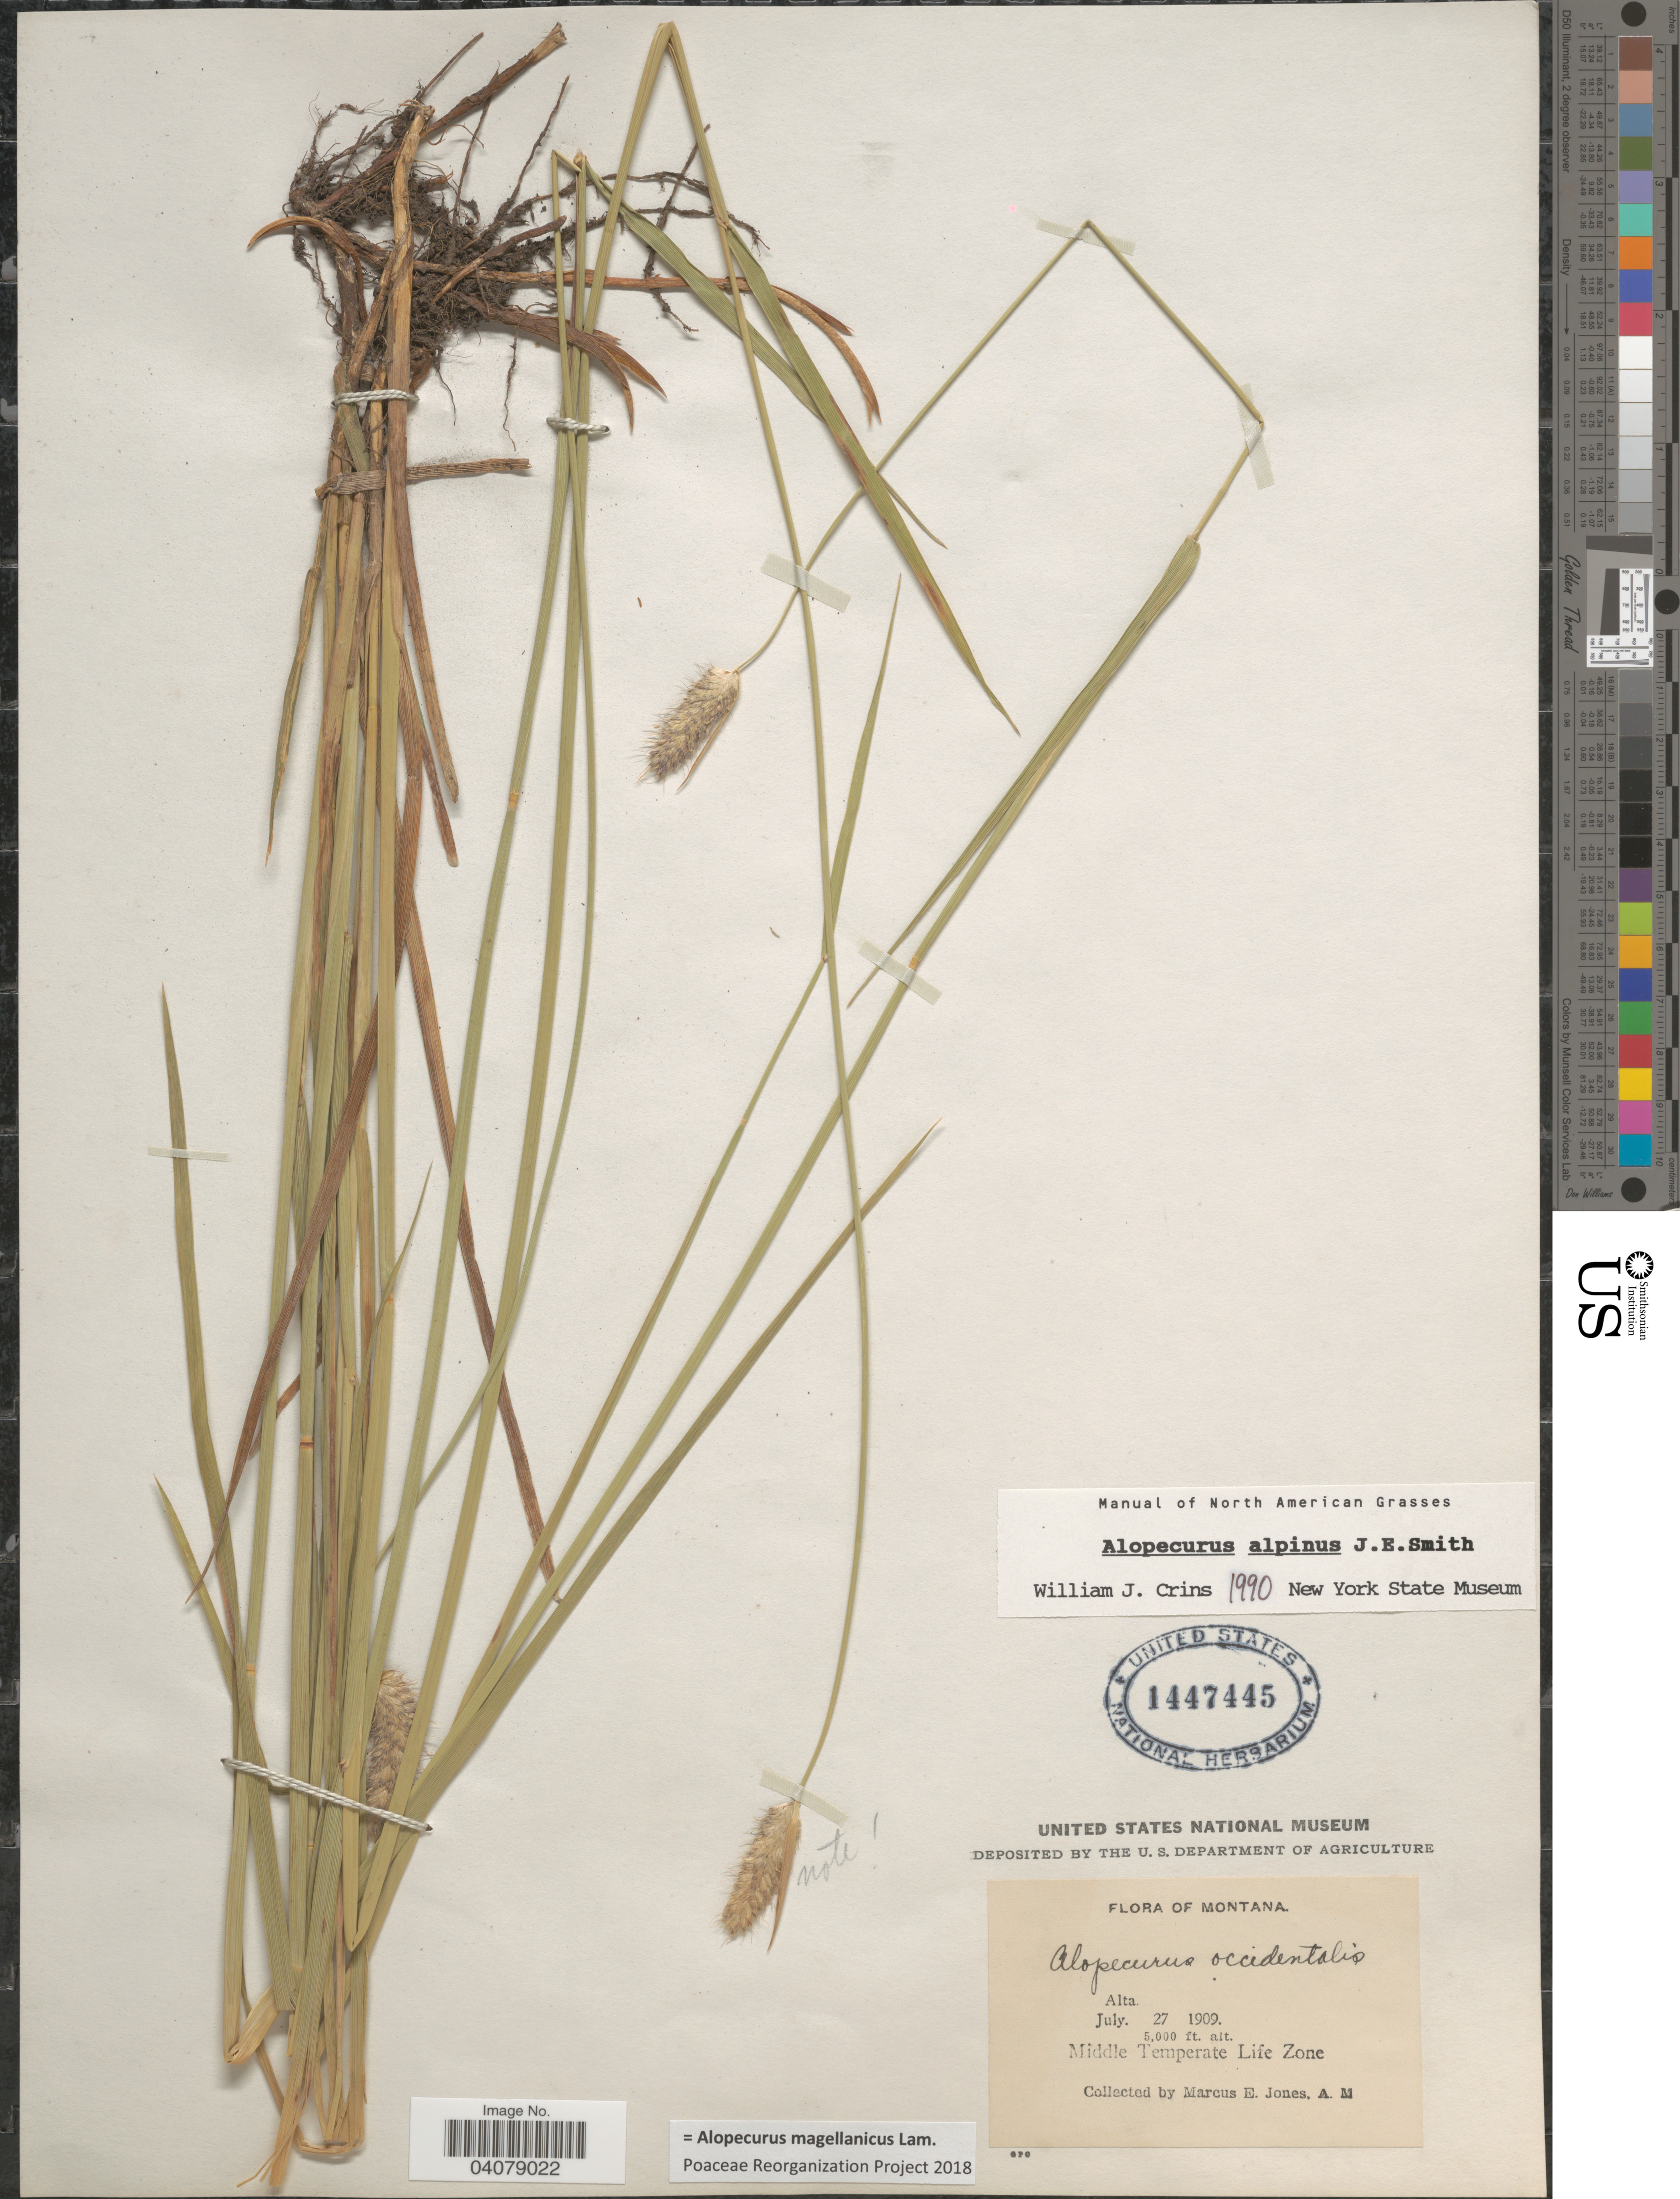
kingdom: Plantae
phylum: Tracheophyta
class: Liliopsida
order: Poales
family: Poaceae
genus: Alopecurus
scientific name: Alopecurus magellanicus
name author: Lam.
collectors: M. E. Jones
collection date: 1909-07-27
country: United States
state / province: Montana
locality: Alta. Middle Temperate Life Zone.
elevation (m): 1524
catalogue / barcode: US 1447445